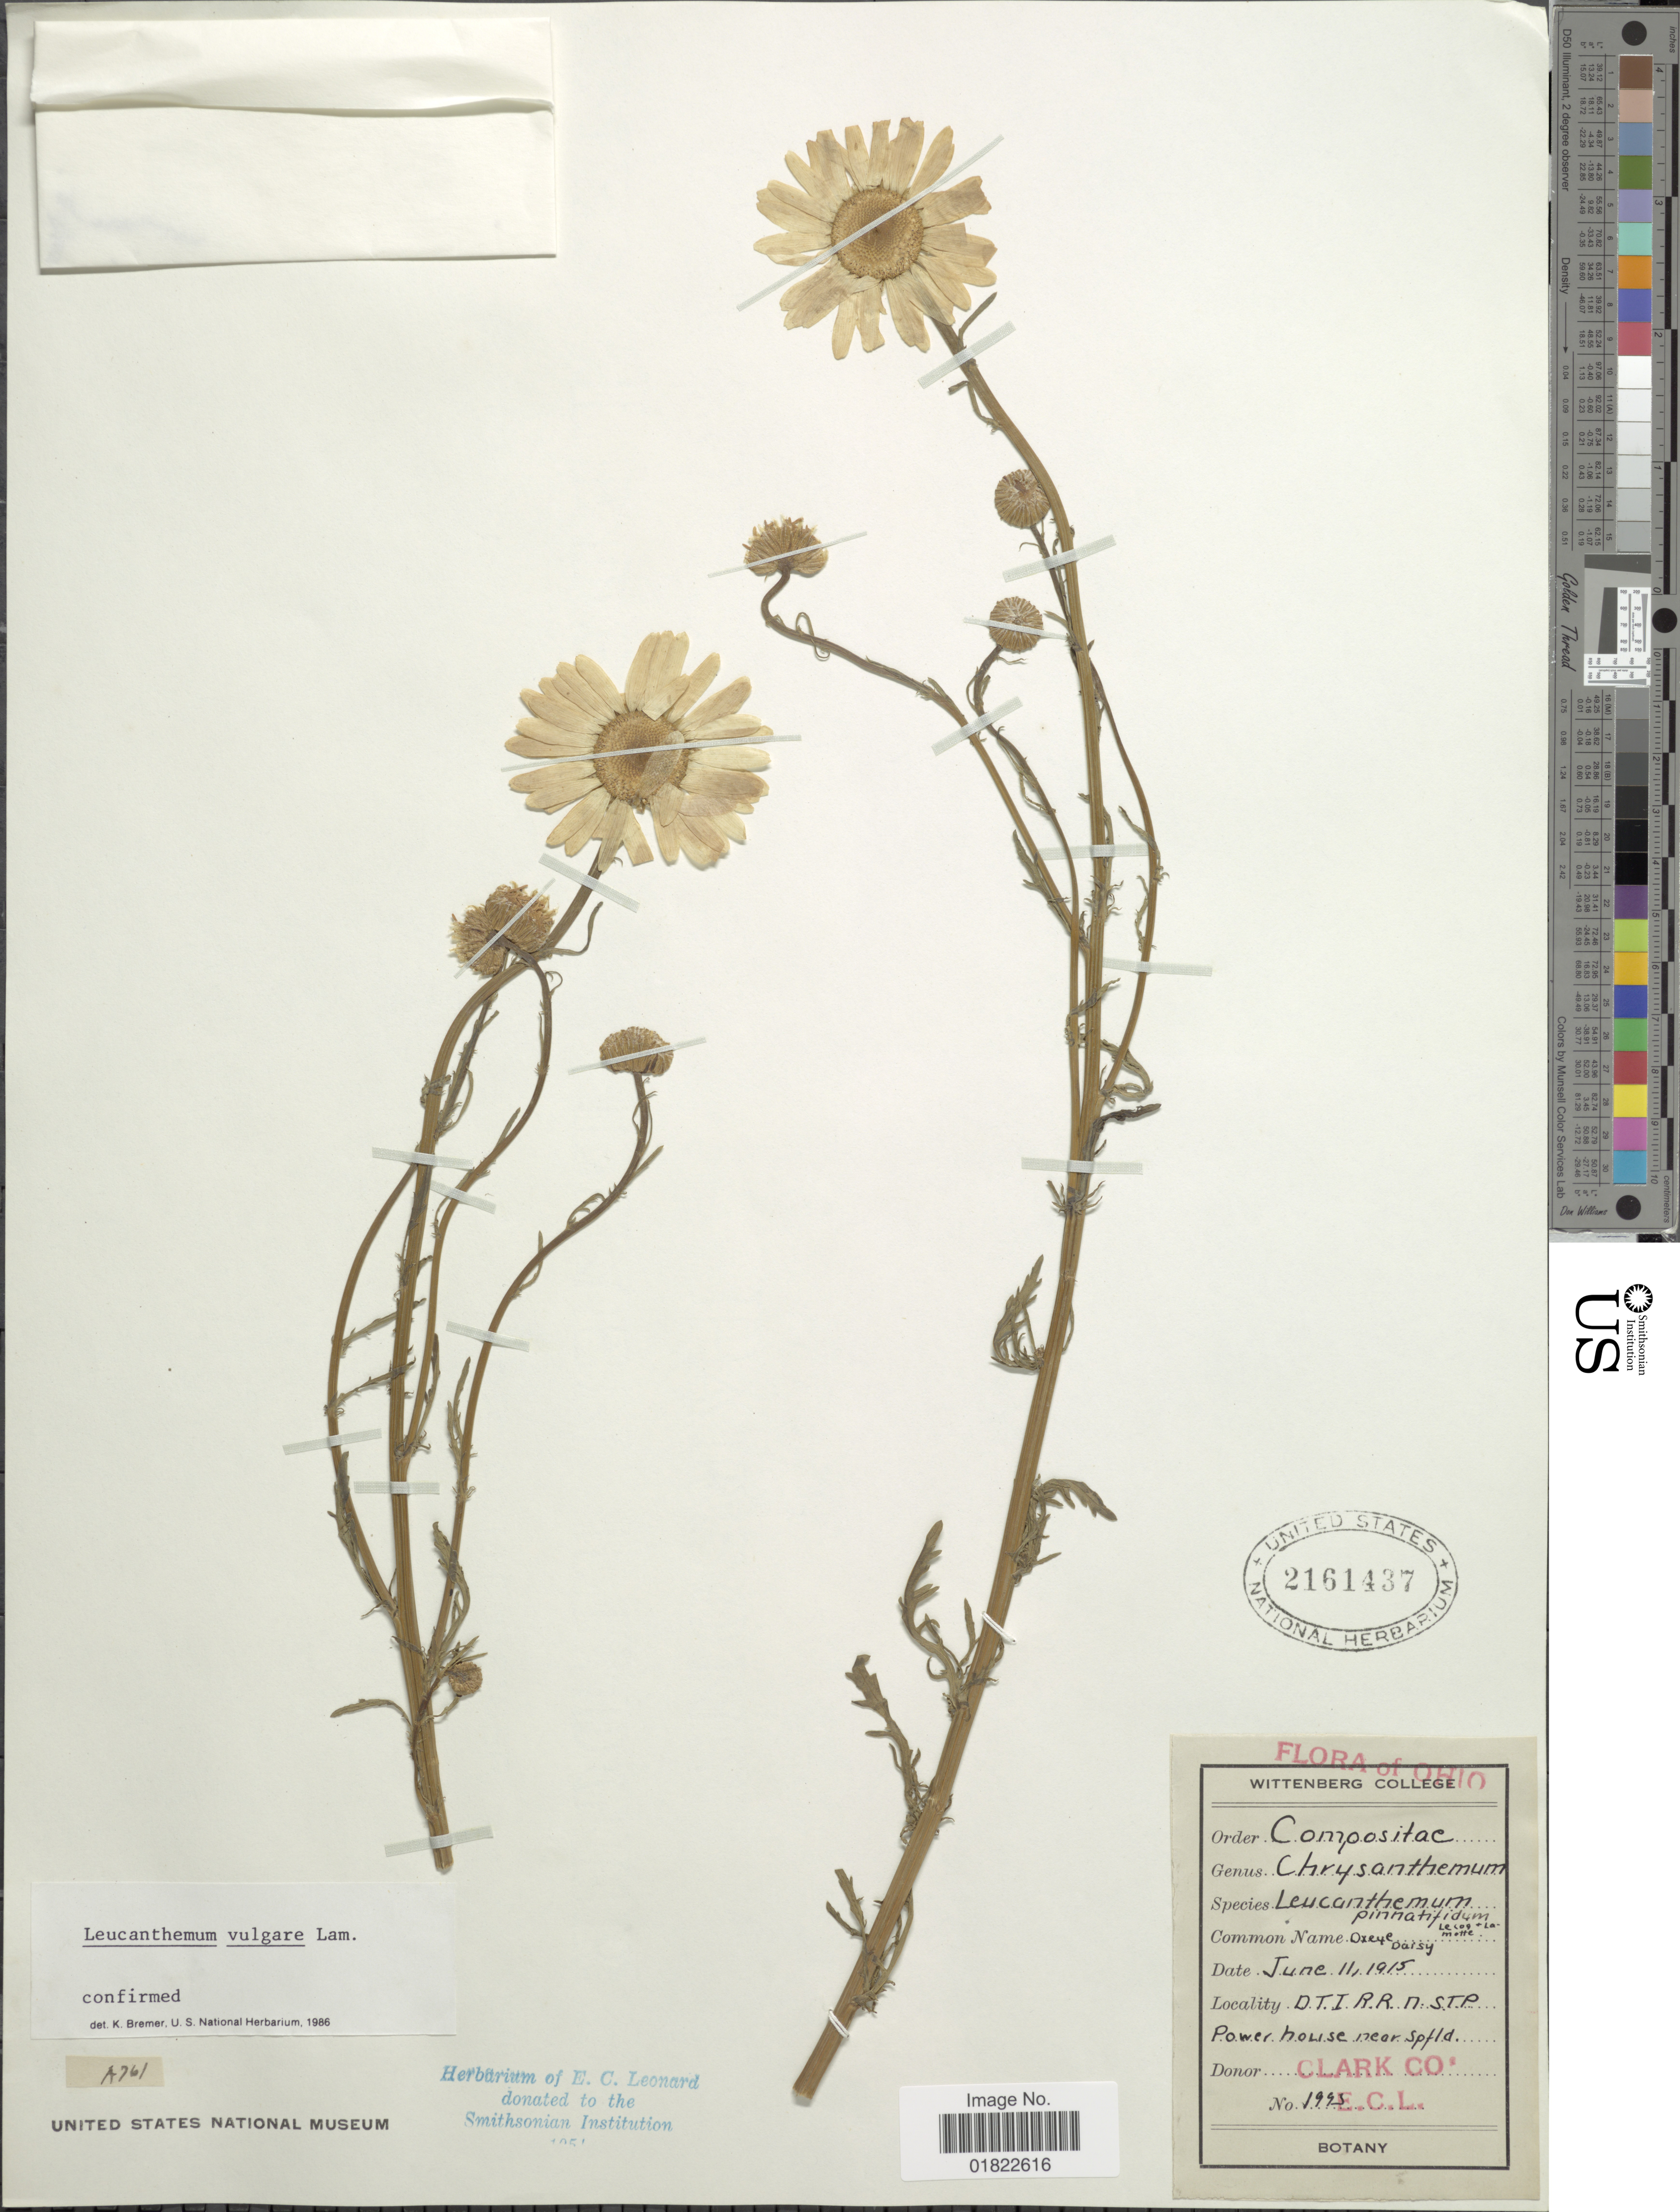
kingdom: Plantae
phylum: Tracheophyta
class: Magnoliopsida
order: Asterales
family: Asteraceae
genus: Leucanthemum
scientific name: Leucanthemum vulgare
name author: Lam.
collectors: E. C. Leonard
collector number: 1993*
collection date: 1915-06-11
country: United States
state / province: Ohio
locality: Ohio. DTIRR N STP. Power house near spf1d. Clark Co.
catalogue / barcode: US 2161437